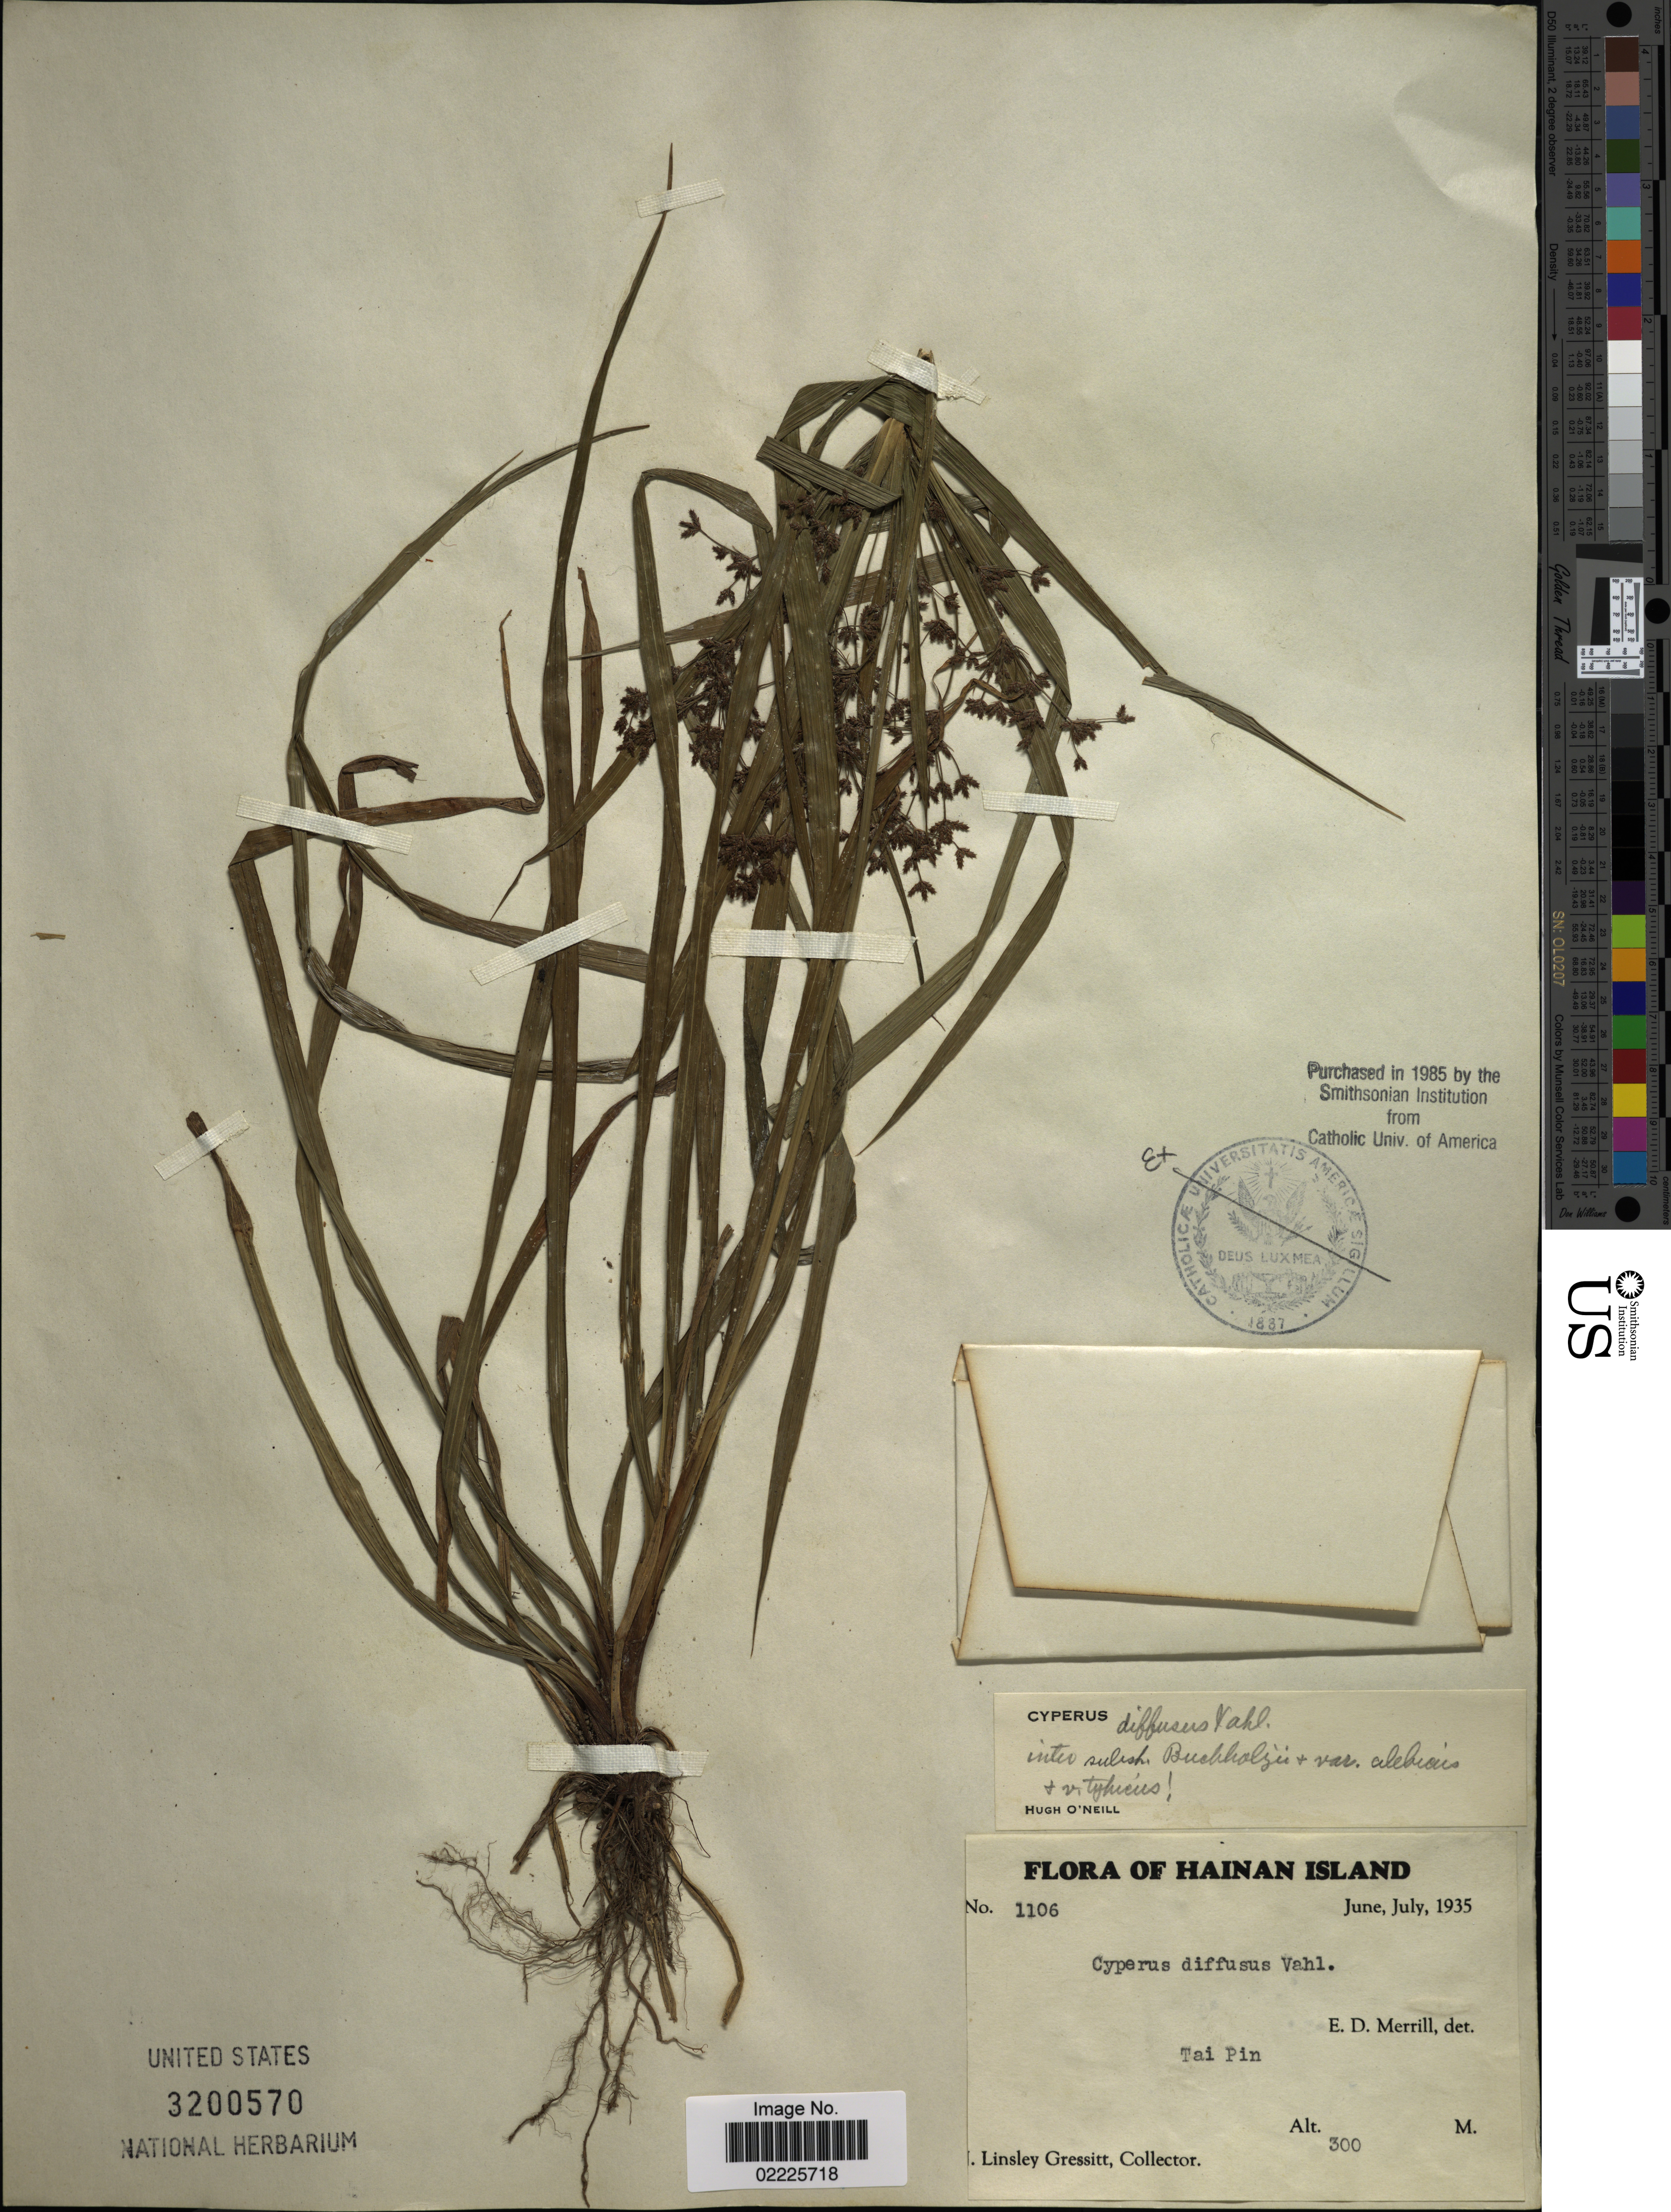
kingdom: Plantae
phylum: Tracheophyta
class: Liliopsida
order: Poales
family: Cyperaceae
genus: Cyperus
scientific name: Cyperus diffusus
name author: Vahl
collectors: L. Gressitt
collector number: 1106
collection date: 1935-06/1935-07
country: China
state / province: Hainan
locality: Hainan Island, Tai Pin.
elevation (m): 300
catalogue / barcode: US 3200570